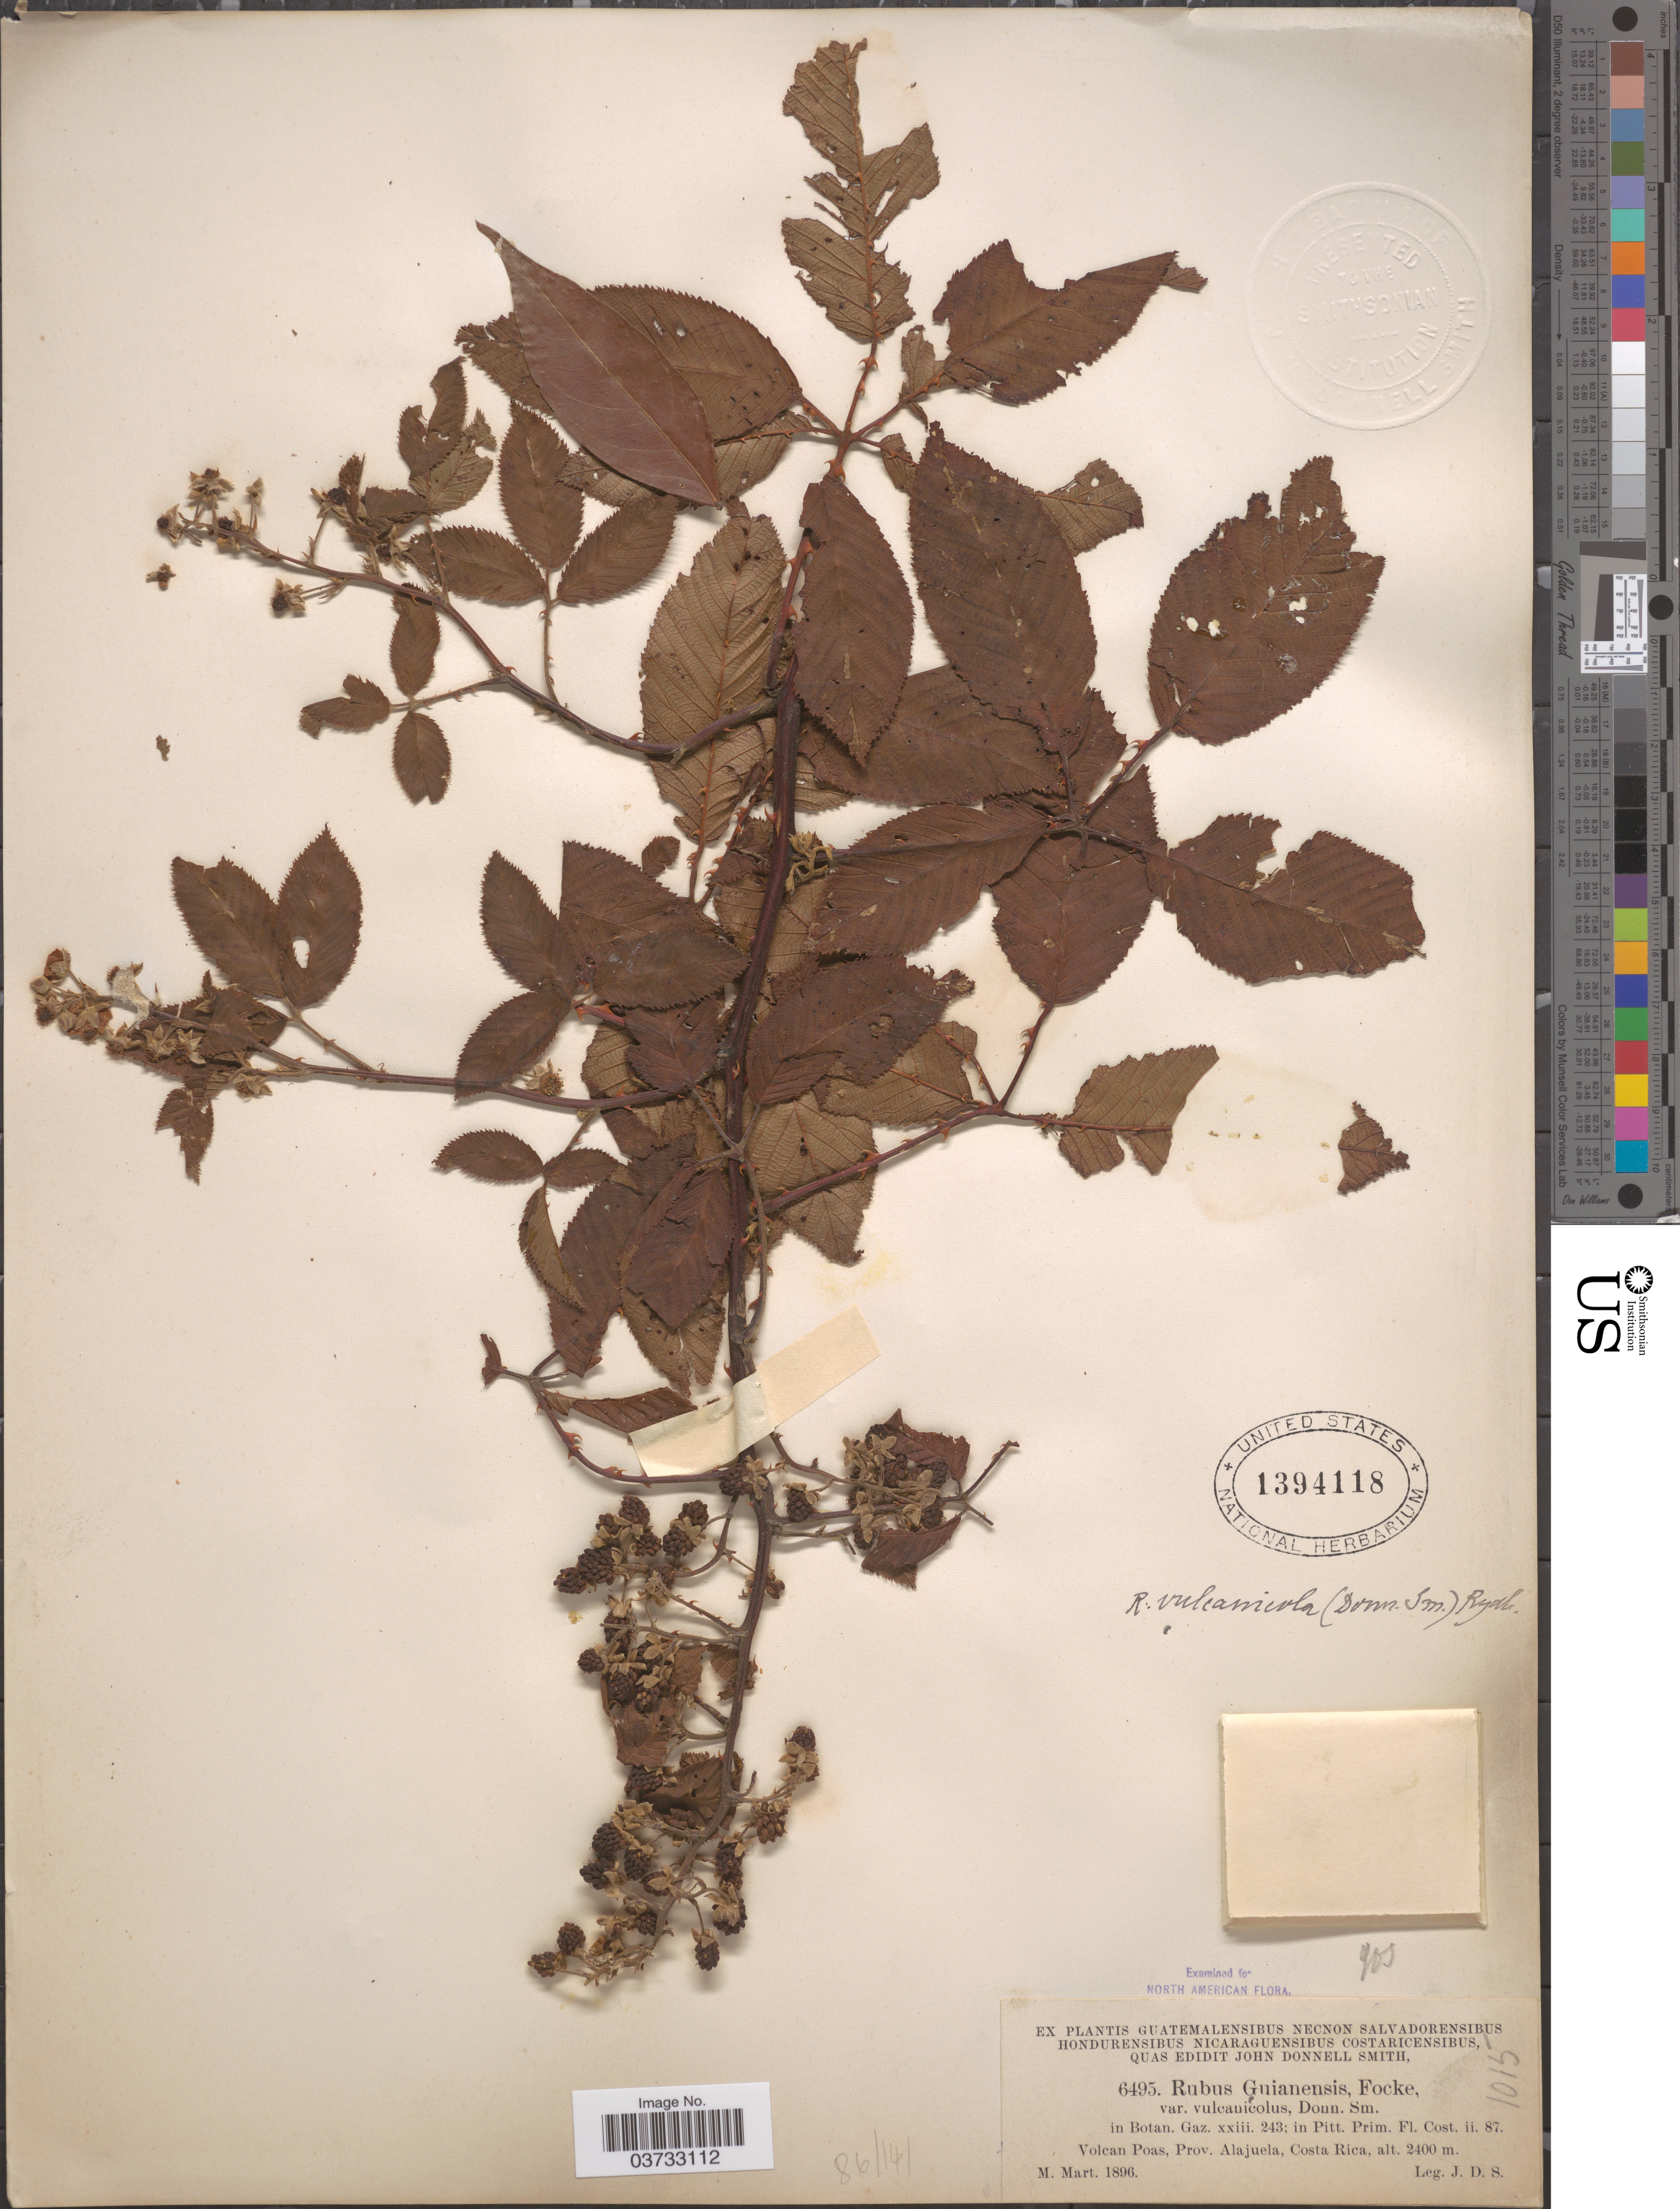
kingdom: Plantae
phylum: Tracheophyta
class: Magnoliopsida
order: Rosales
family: Rosaceae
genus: Rubus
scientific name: Rubus vulcanicola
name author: (Donn. Sm.) Rydb.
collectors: J. Donnell Smith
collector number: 6495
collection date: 1896-03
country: Costa Rica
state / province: Alajuela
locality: Volcan Poas.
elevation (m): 2400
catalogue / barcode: US 1394118